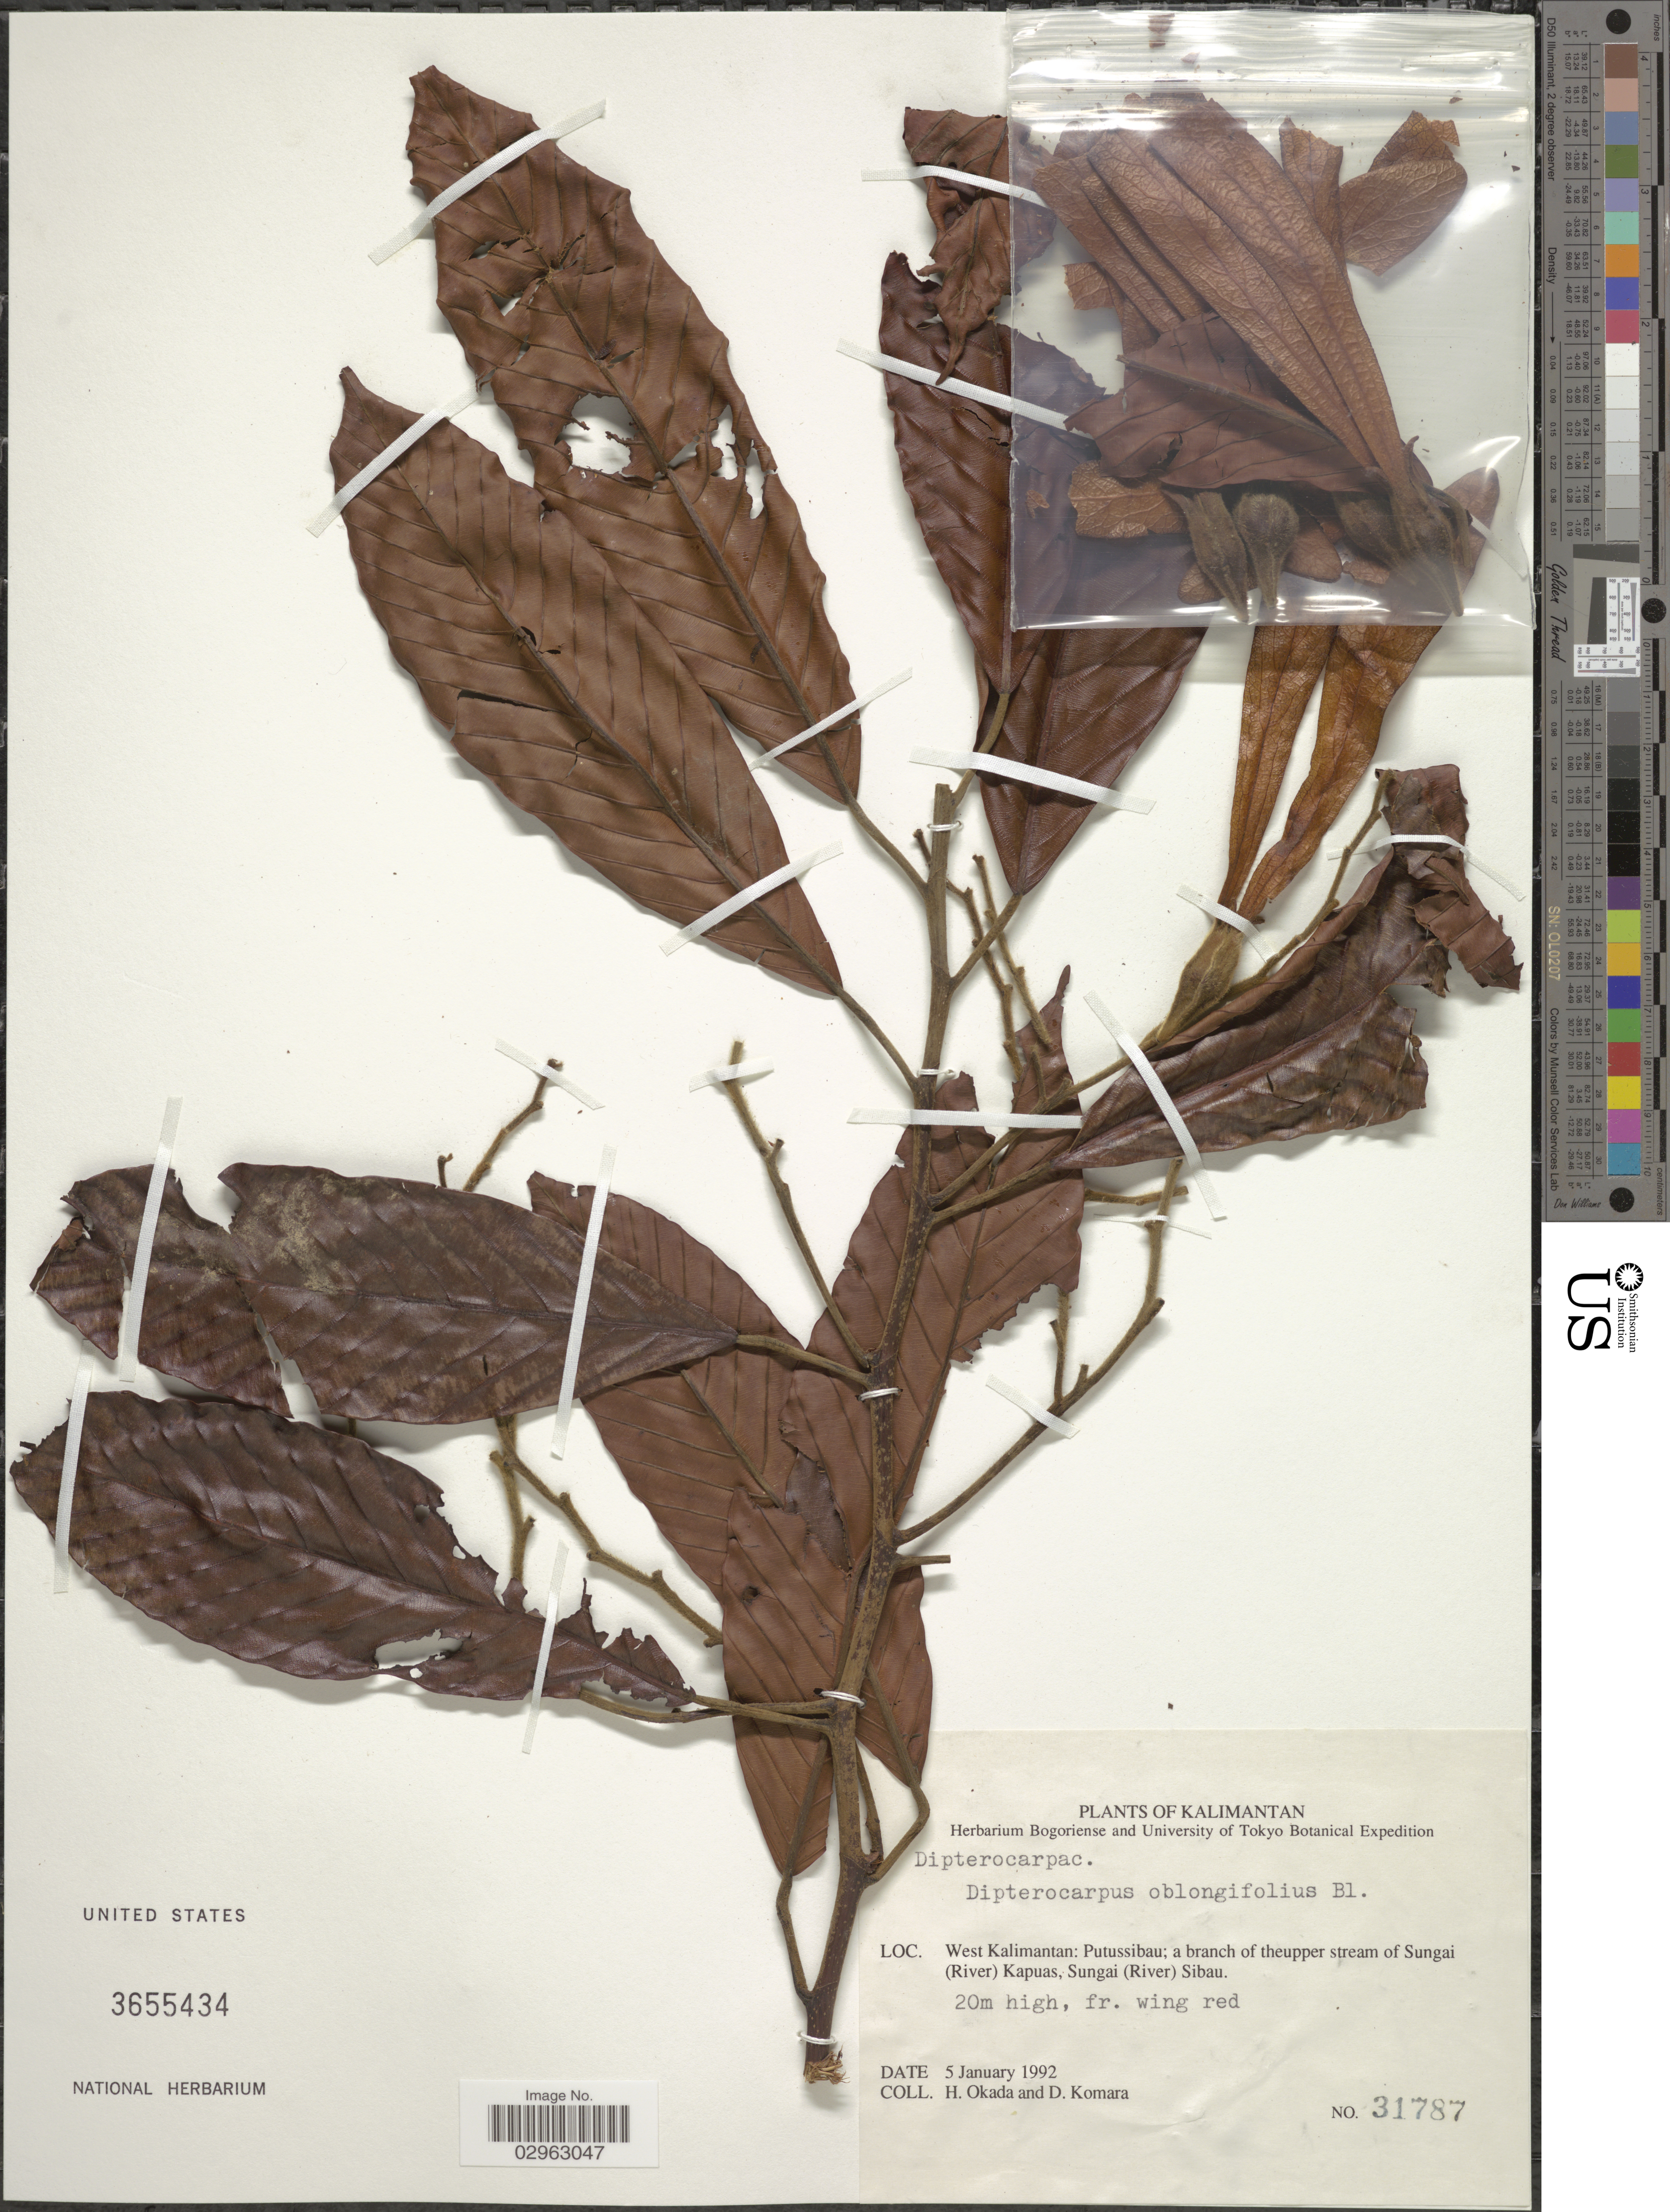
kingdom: Plantae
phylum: Tracheophyta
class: Magnoliopsida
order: Malvales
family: Dipterocarpaceae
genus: Dipterocarpus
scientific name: Dipterocarpus oblongifolius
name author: Blume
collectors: H. Okada & D. Komara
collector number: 31787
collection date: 1992-01-05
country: Indonesia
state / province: Kalimantan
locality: West Kalimantan: Putussibau; a branch of theupper stream of Sungai (River) Kapuas, Sungai (River) Sibau.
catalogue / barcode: US 3655434